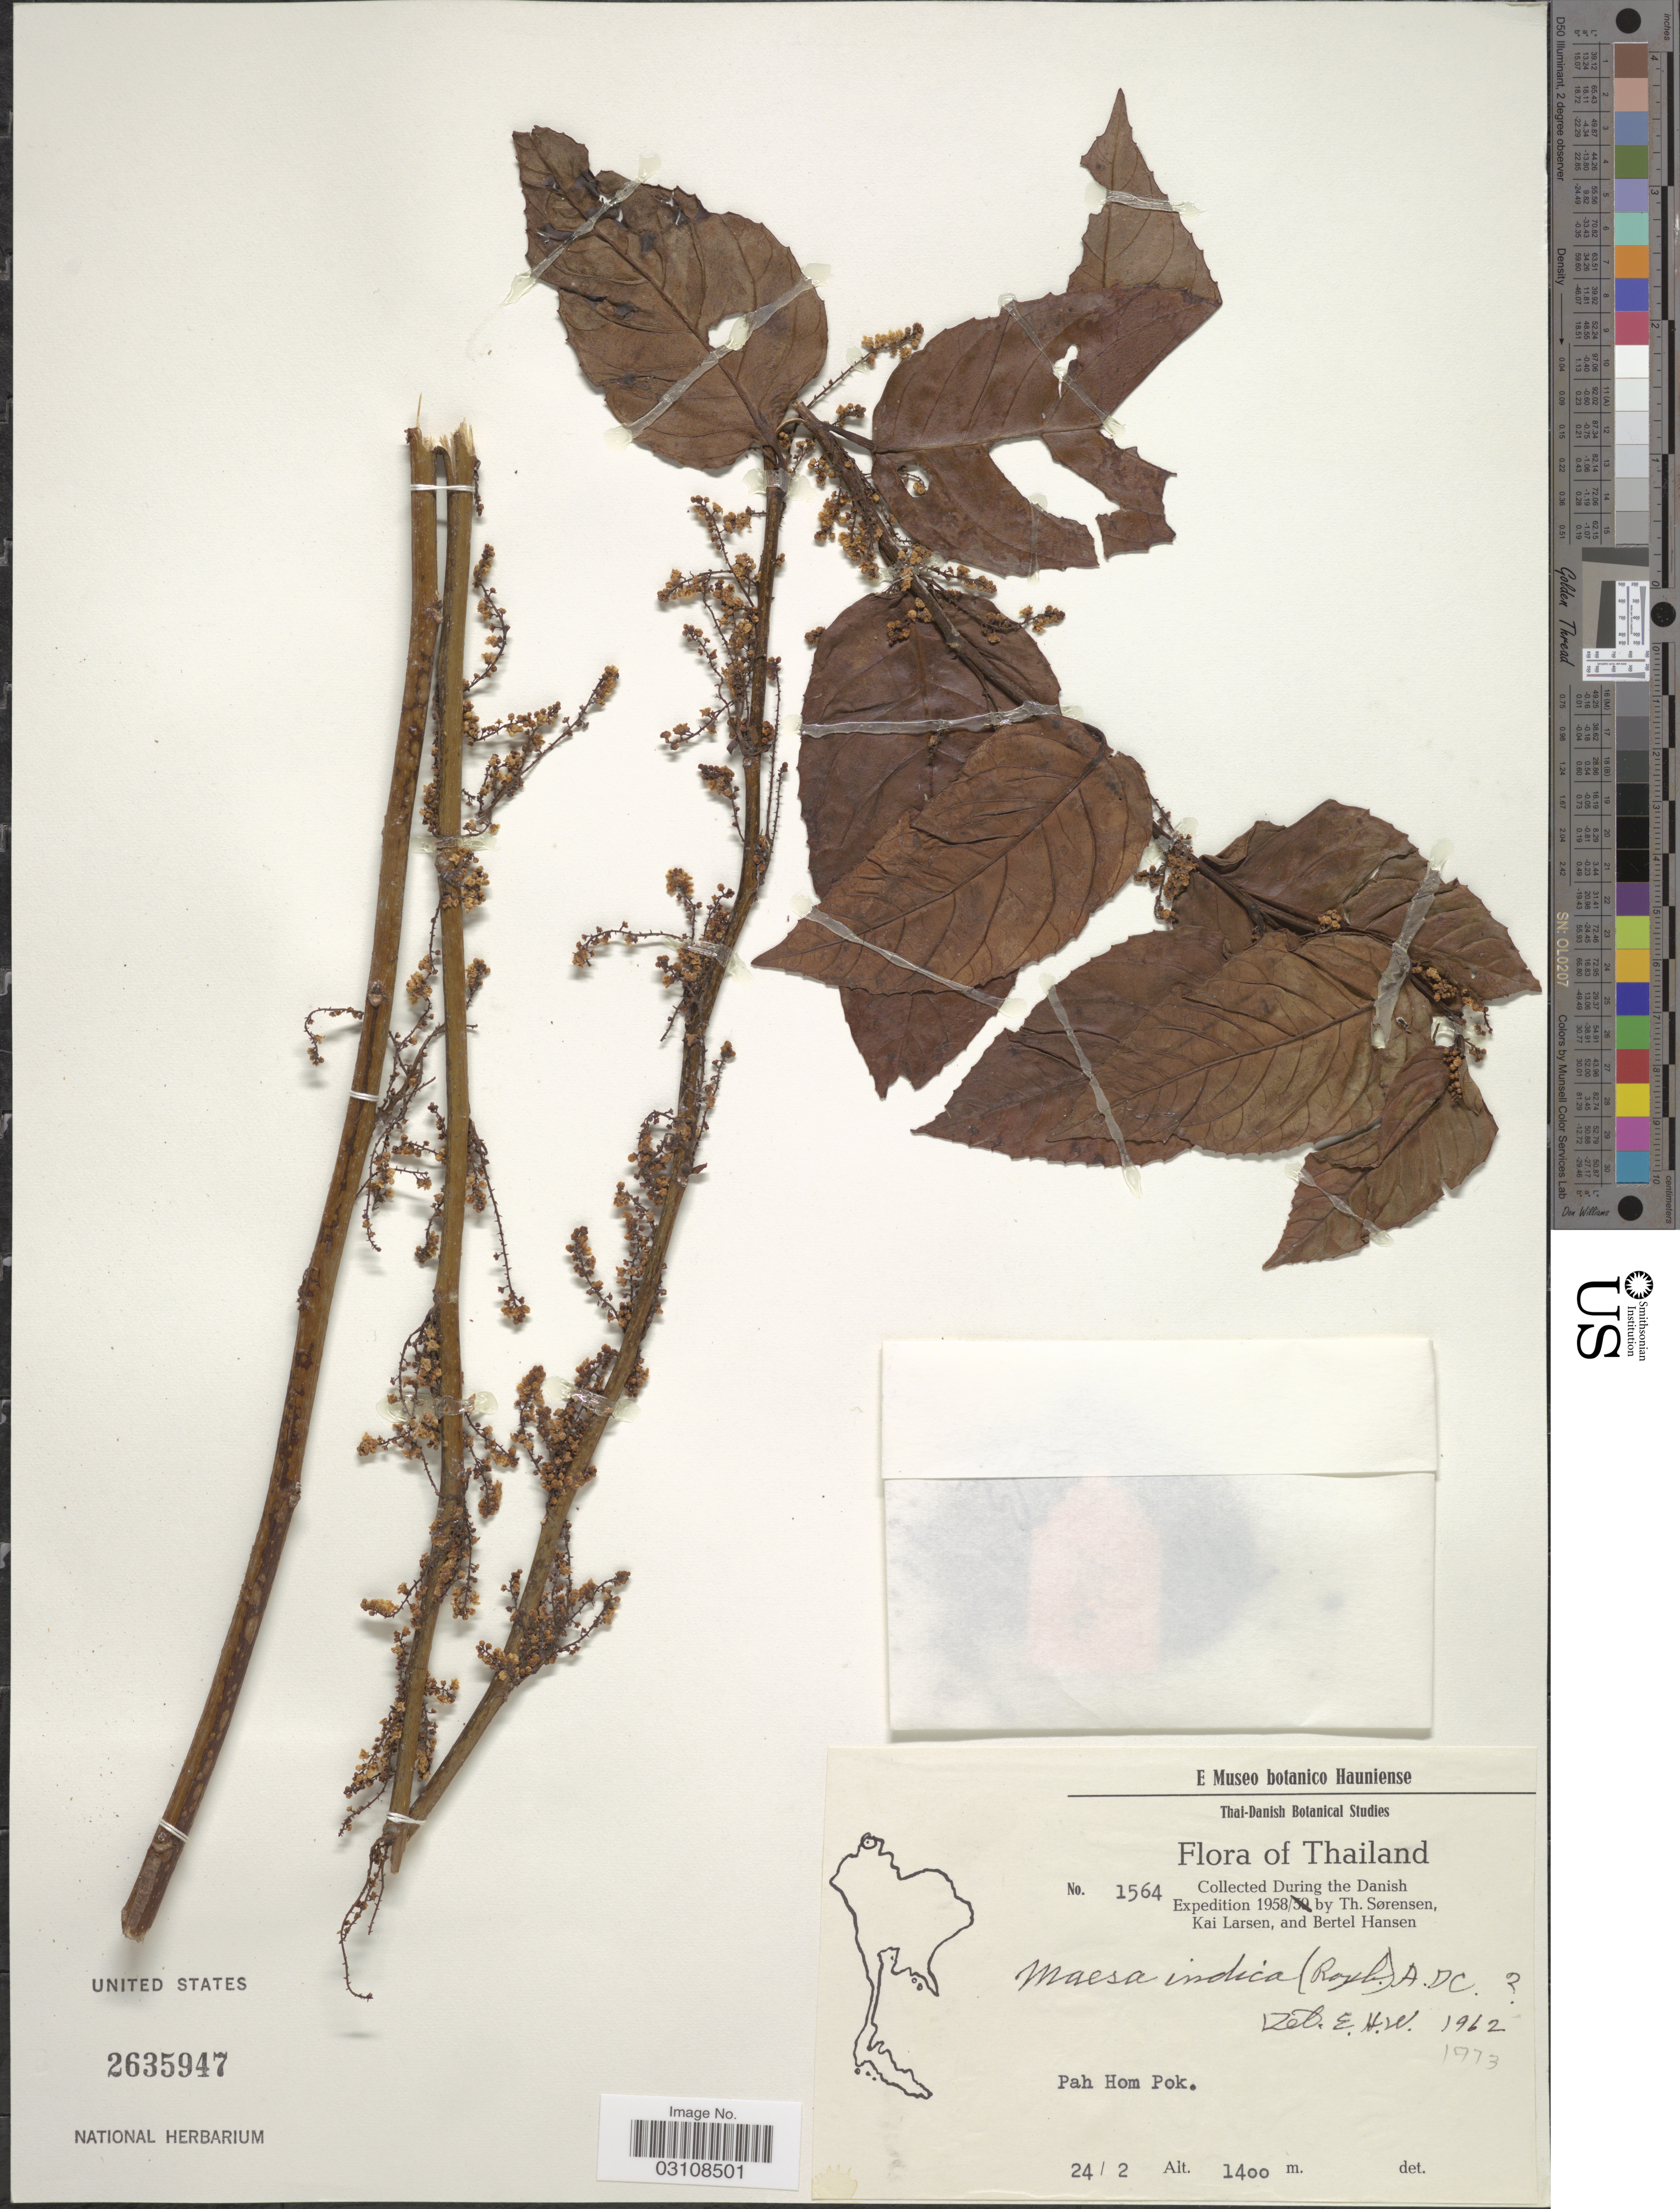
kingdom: Plantae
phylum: Tracheophyta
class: Magnoliopsida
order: Ericales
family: Primulaceae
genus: Maesa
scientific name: Maesa indica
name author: (Roxb.) A. DC.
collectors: T. Sorensen, K. Larsen & B. Hansen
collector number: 1564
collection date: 1958-02-24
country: Thailand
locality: Pah Hom Pok.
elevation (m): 1400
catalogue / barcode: US 2635947